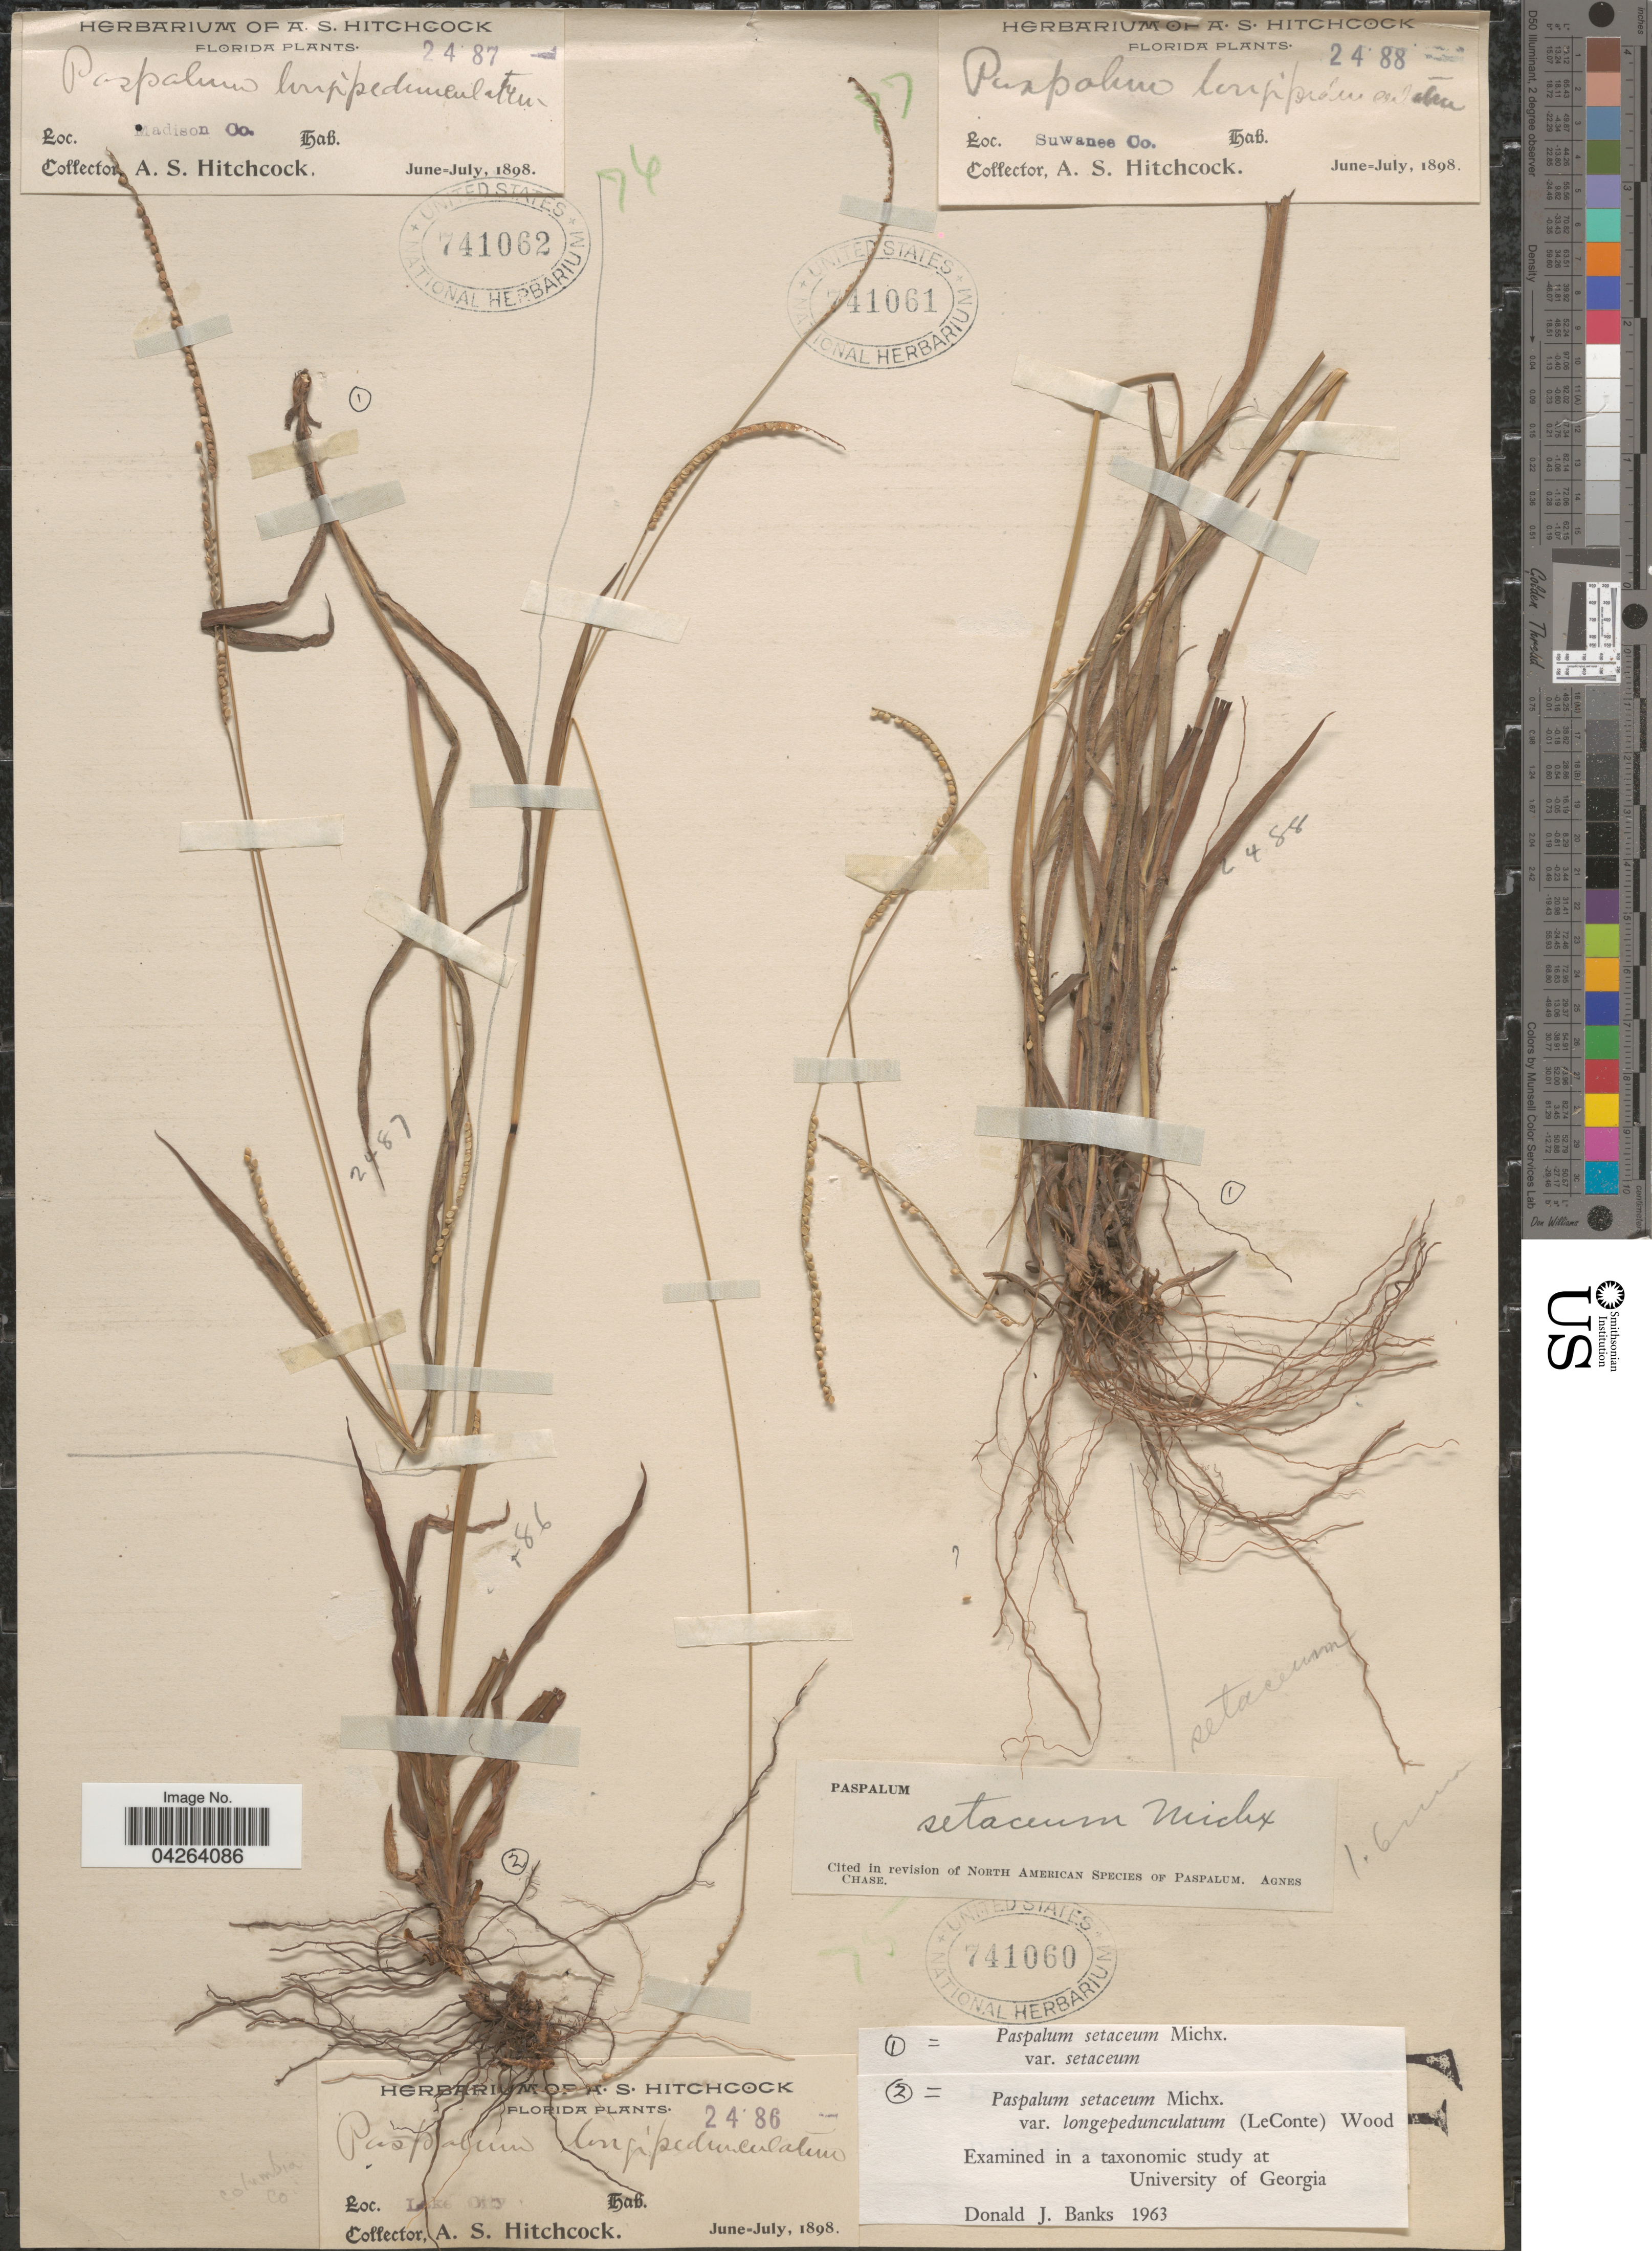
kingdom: Plantae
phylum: Tracheophyta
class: Liliopsida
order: Poales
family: Poaceae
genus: Paspalum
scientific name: Paspalum setaceum var. longipedunculatum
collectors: A. S. Hitchcock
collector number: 2488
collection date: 1898-06/1898-07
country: United States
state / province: Florida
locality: Suwanee Co.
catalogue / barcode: US 741061-2